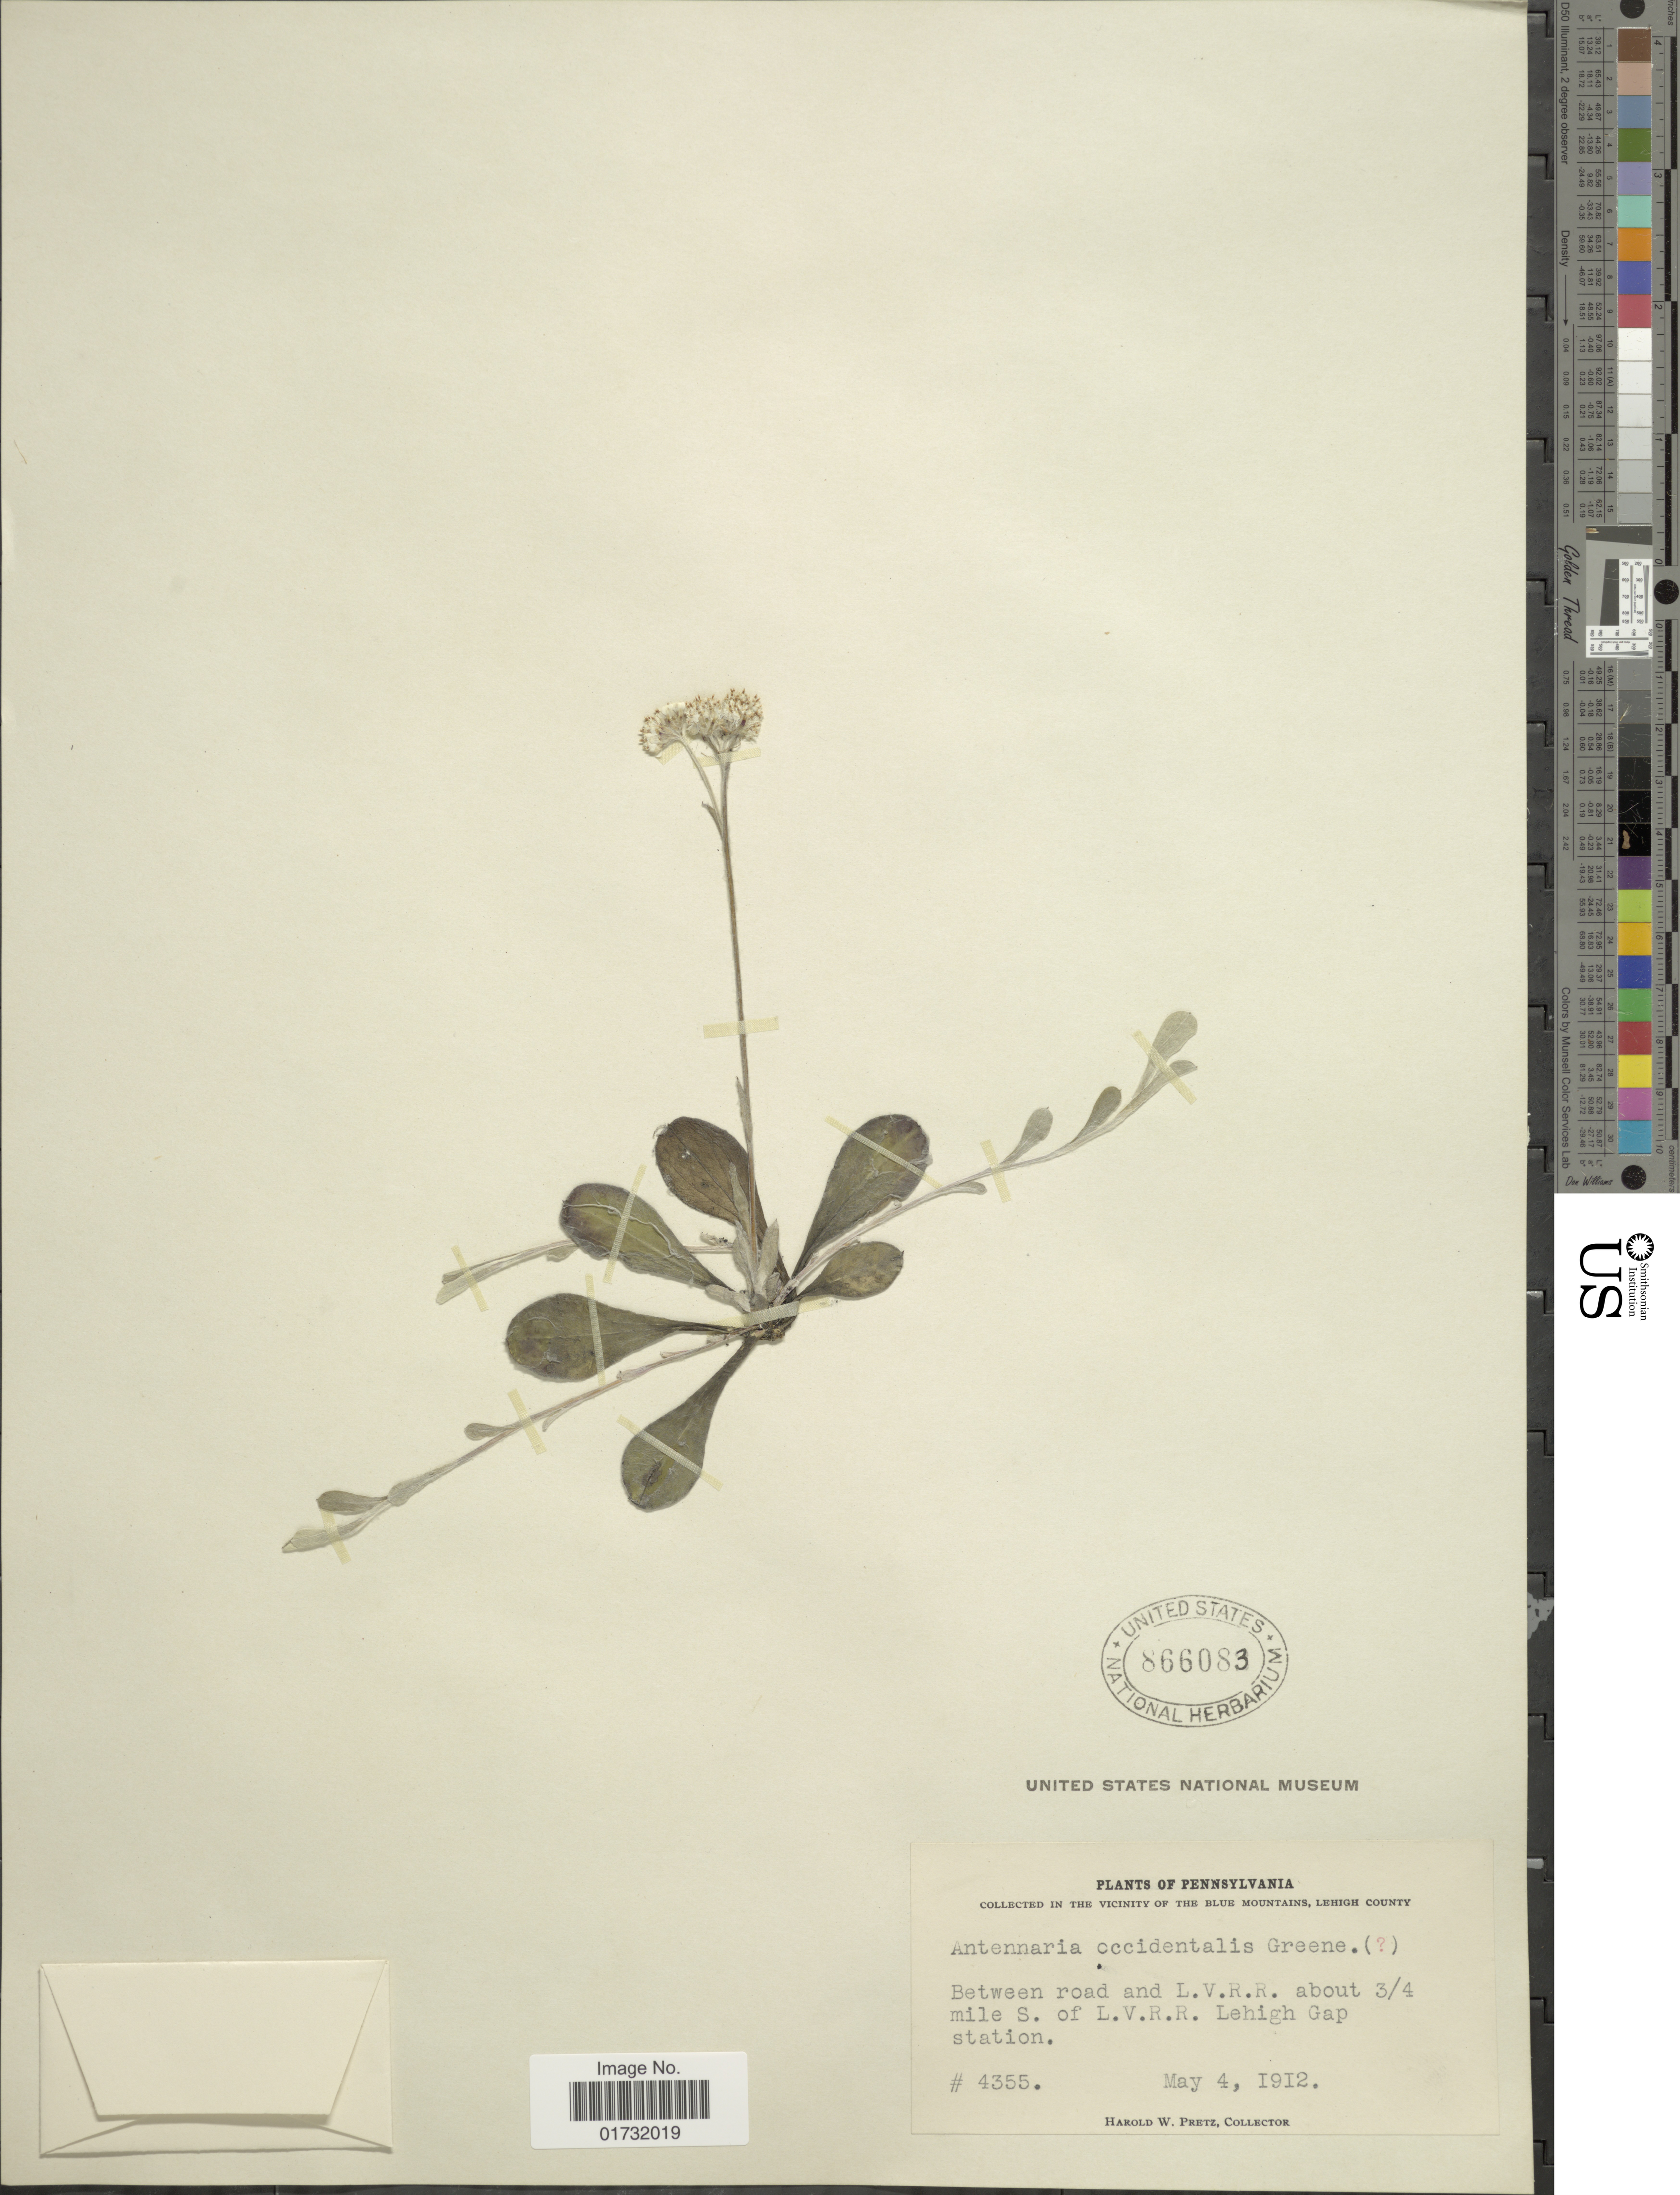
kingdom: Plantae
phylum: Tracheophyta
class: Magnoliopsida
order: Asterales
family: Asteraceae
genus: Antennaria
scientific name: Antennaria occidentalis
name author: Greene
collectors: H. W. Pretz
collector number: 4355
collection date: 1912-05-04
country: United States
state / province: Pennsylvania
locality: Vicinity of the Blue Mountains, Lehigh County. Between road and L.V.R.R. about 3/4 mile S. of L.V.R.R. Lehigh Gap station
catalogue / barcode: US 866083